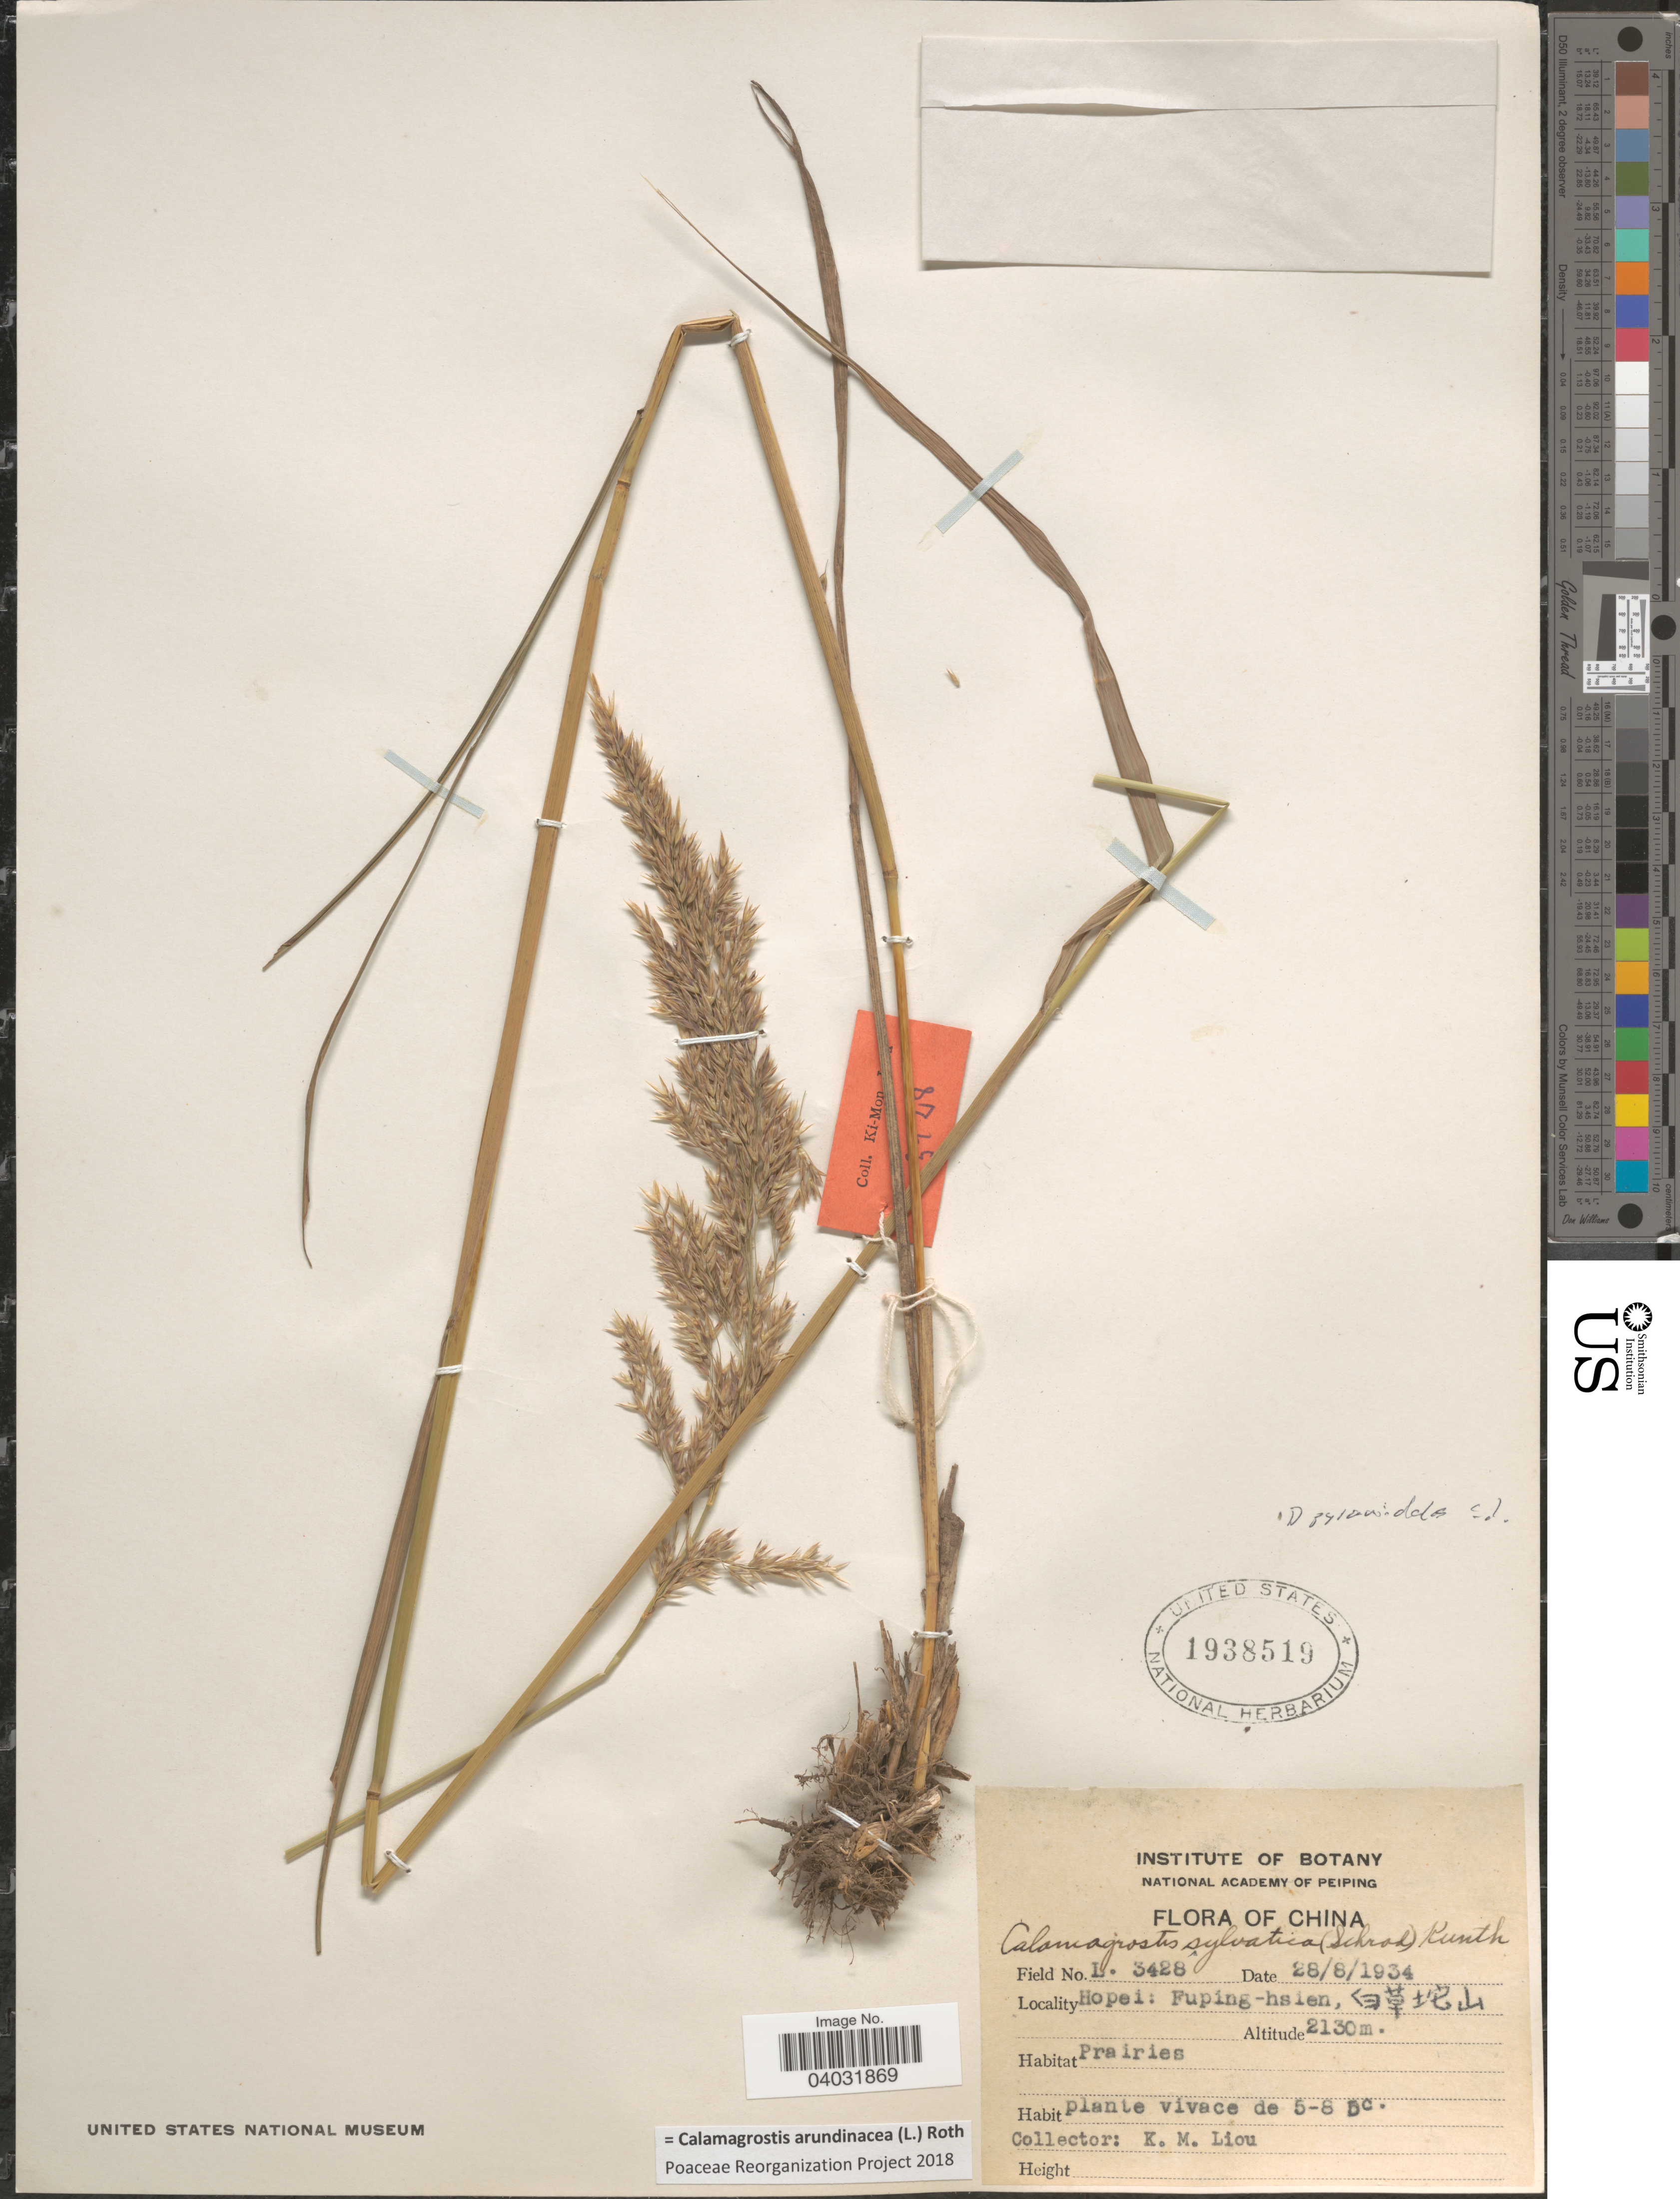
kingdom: Plantae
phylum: Tracheophyta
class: Liliopsida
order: Poales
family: Poaceae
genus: Calamagrostis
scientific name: Calamagrostis arundinacea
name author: (L.) Roth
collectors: K. M. Liou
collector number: L.3428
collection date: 1934-08-28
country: China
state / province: Hebei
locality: Hopei: Fuping-hsien, X.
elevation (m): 2130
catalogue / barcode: US 1938519